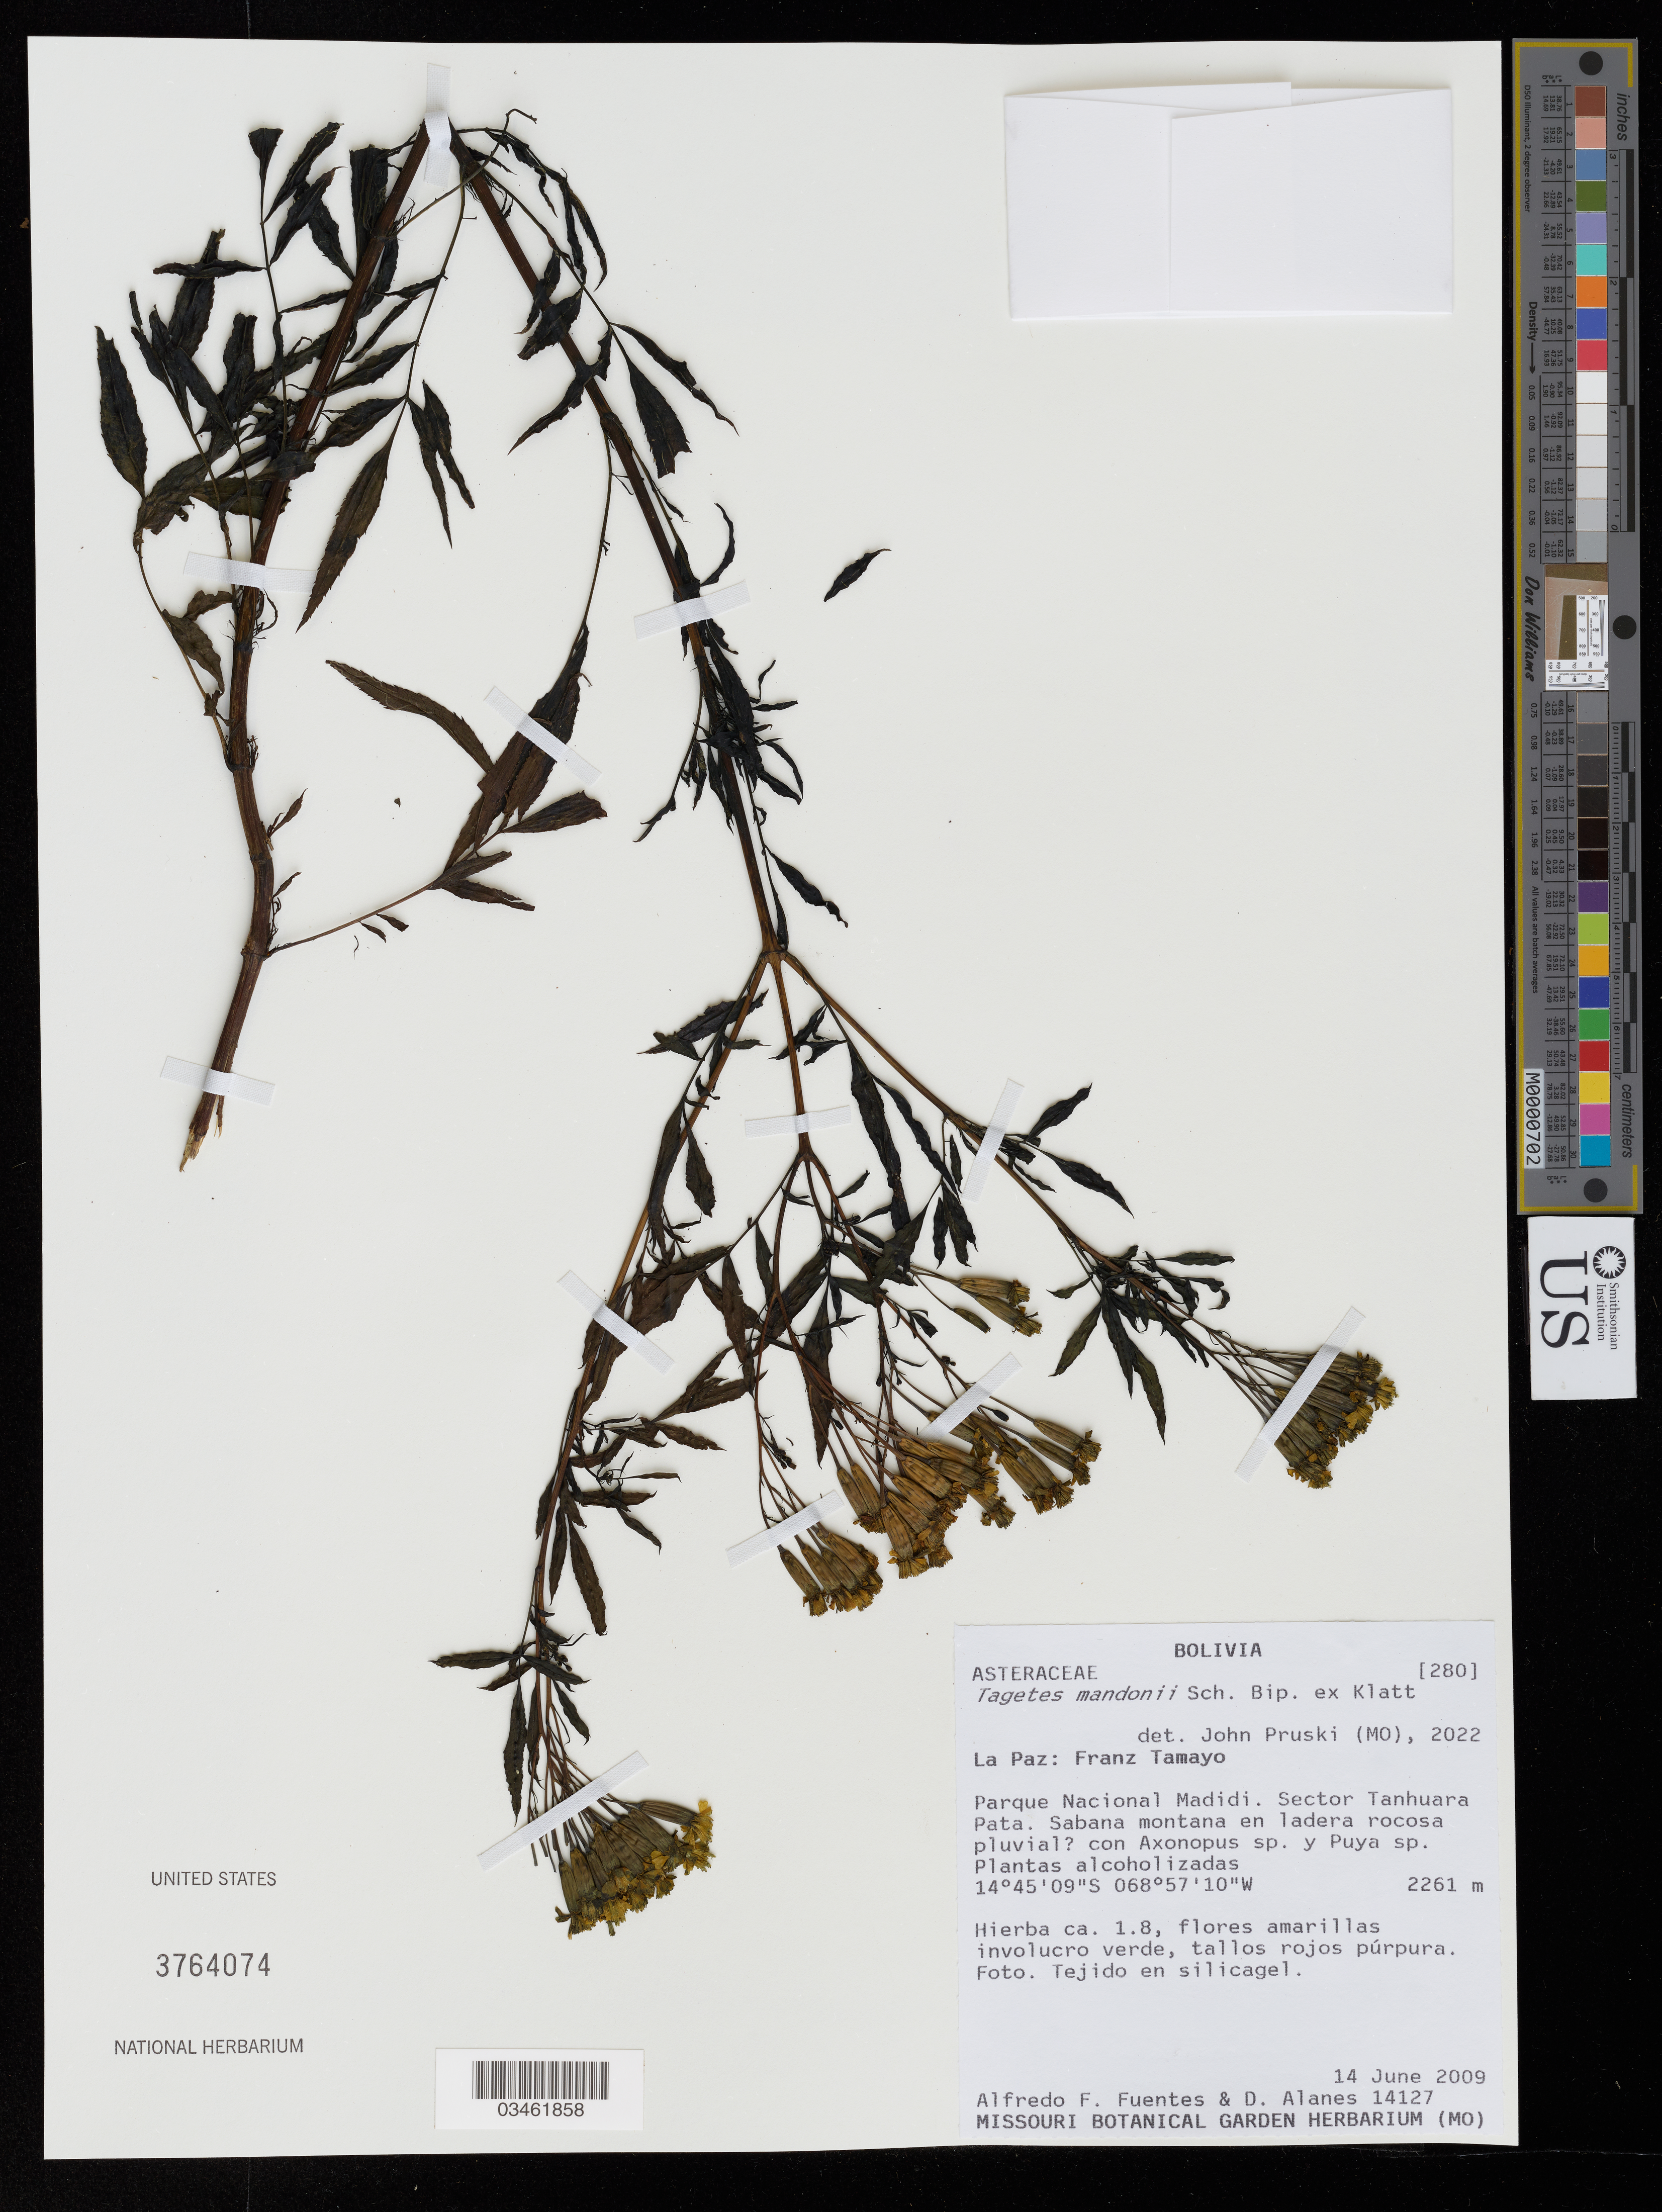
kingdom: Plantae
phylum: Tracheophyta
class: Magnoliopsida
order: Asterales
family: Asteraceae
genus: Tagetes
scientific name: Tagetes mandonii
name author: Sch. Bip. ex Klatt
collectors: A. F. Fuentes & D. Alanes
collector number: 14127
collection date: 2009-06-14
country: Bolivia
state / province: La Paz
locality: Franz Tamayo. Parque Nacional Madidi. Sector Tanhuara Pata.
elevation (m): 2261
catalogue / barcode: US 3764074